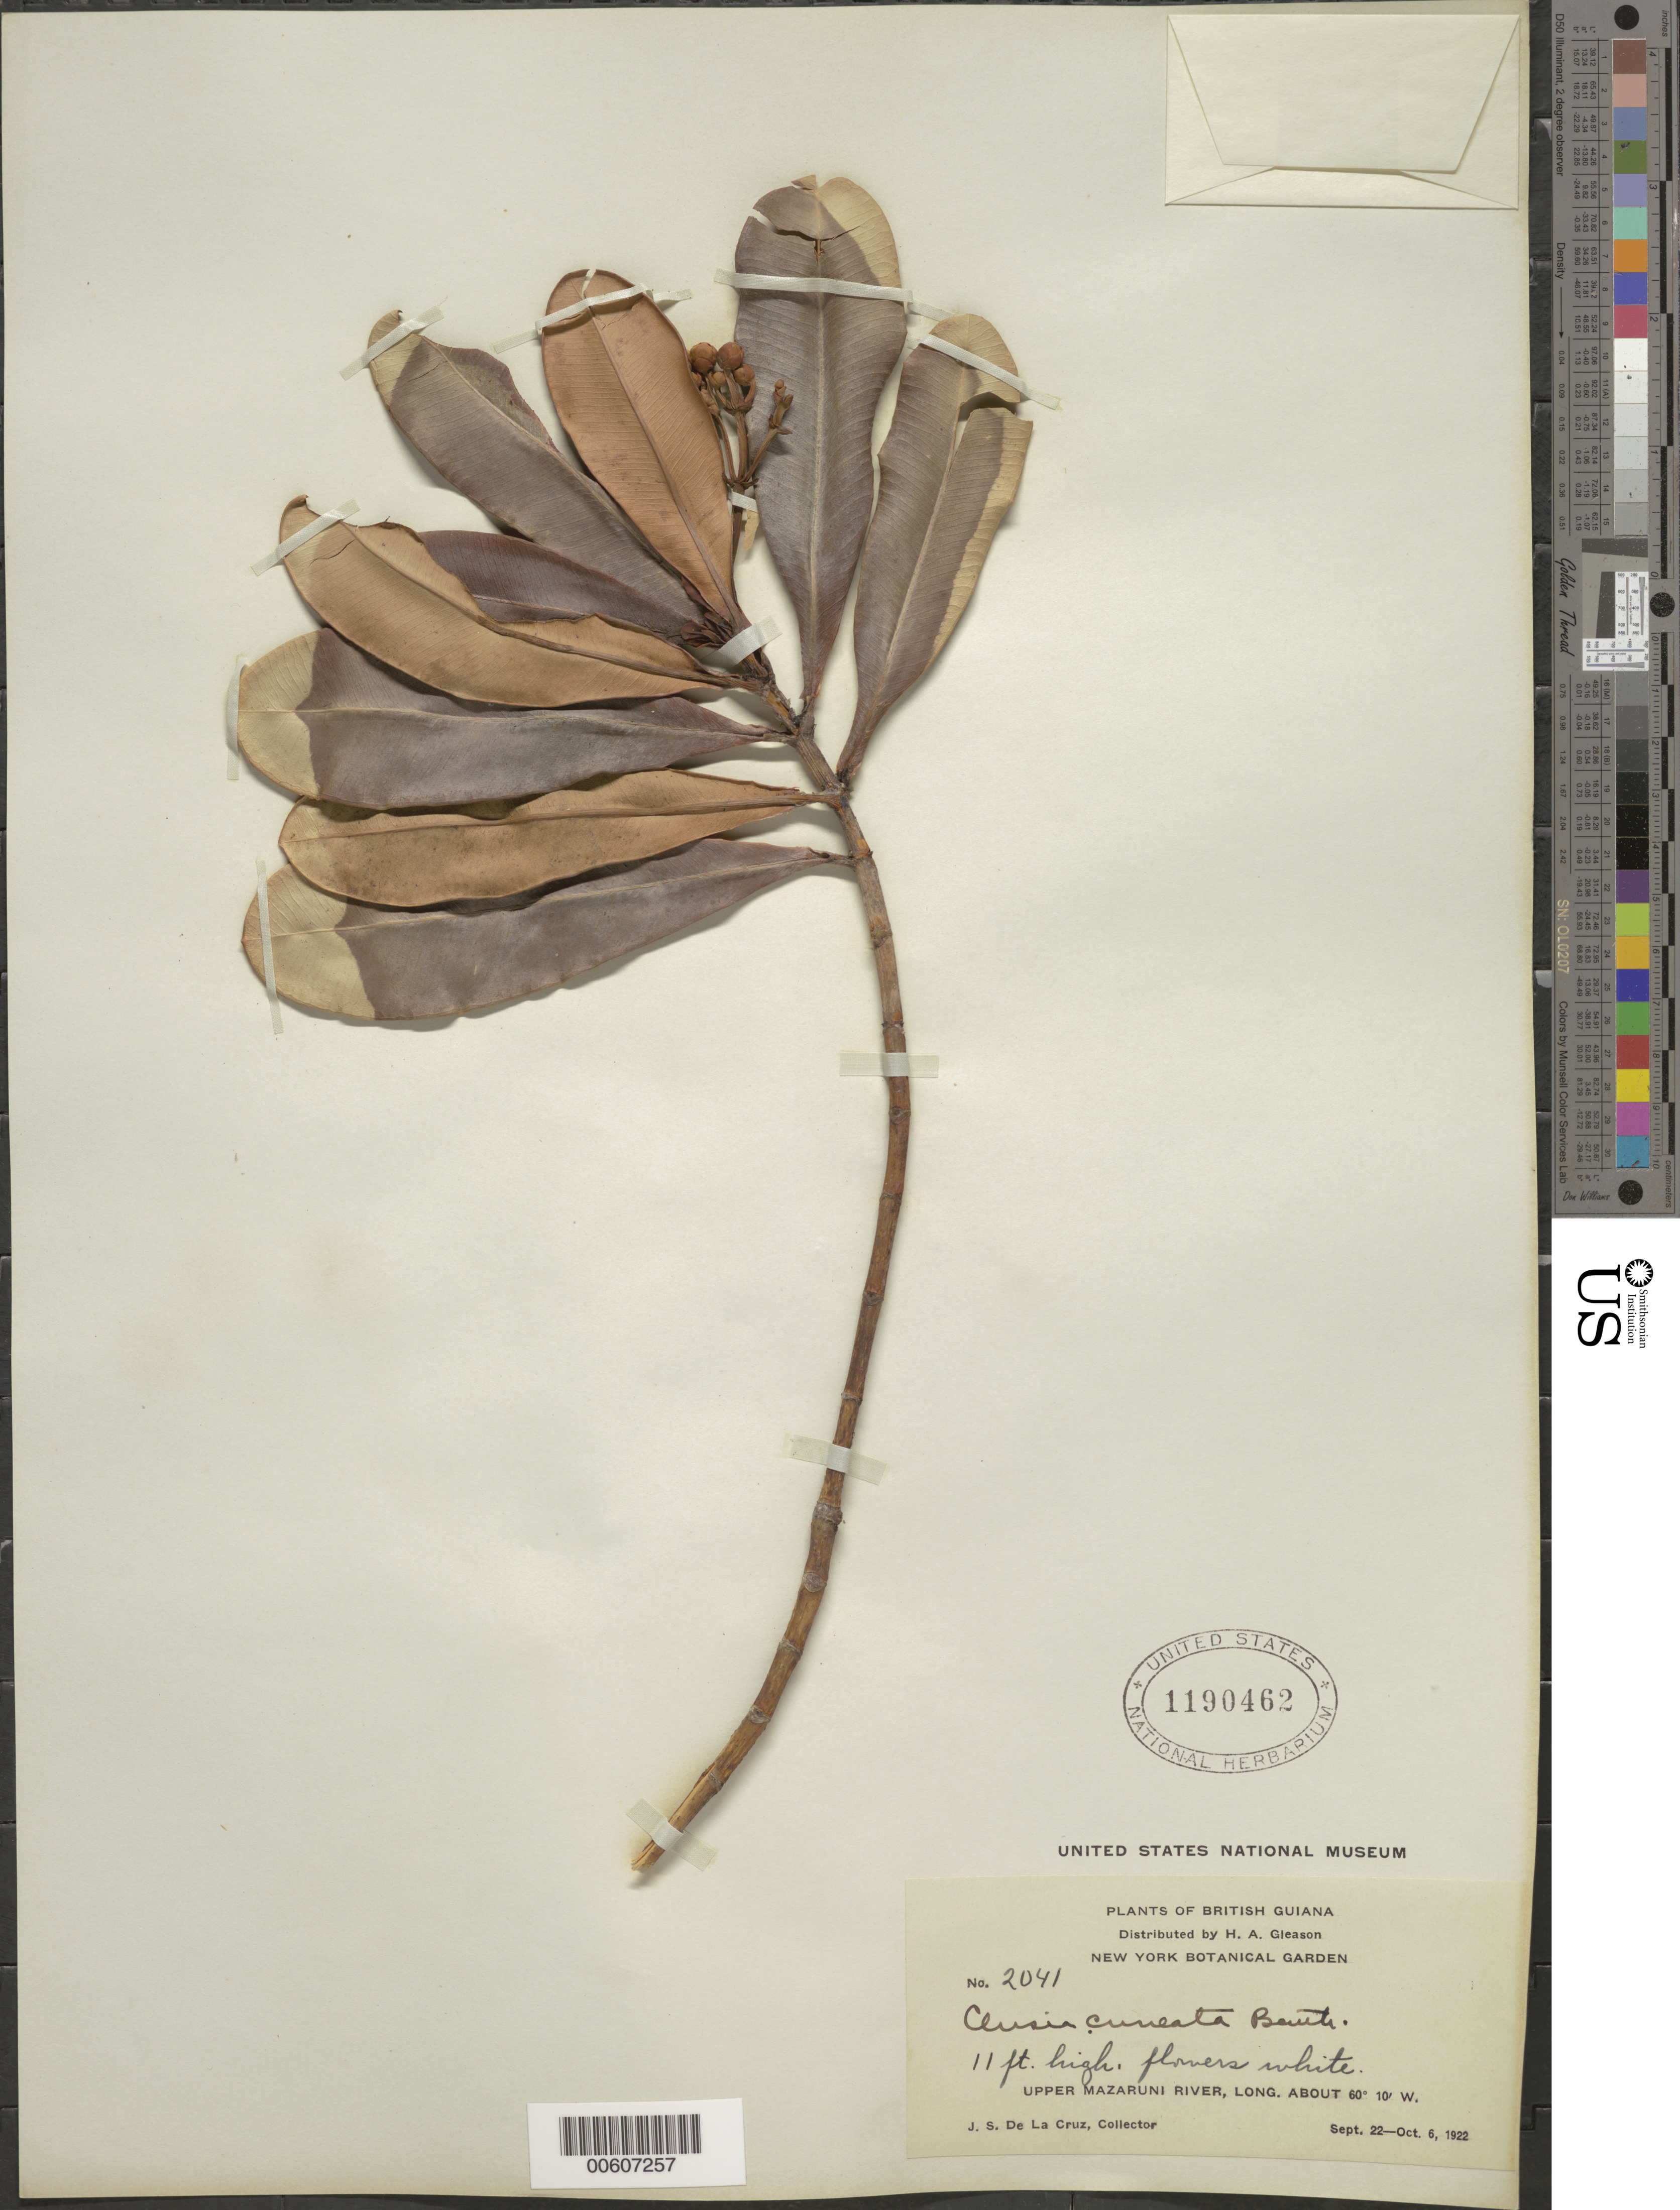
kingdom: Plantae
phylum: Tracheophyta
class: Magnoliopsida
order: Malpighiales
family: Clusiaceae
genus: Clusia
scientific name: Clusia cuneata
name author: Benth.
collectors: J. S. de la Cruz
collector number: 2041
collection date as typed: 22-Sep-22 to 6-Oct-22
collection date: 1922-09-22/1922-10-06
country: Guyana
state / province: Cuyuni-Mazaruni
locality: Upper Mazaruni R.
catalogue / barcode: US 1190462